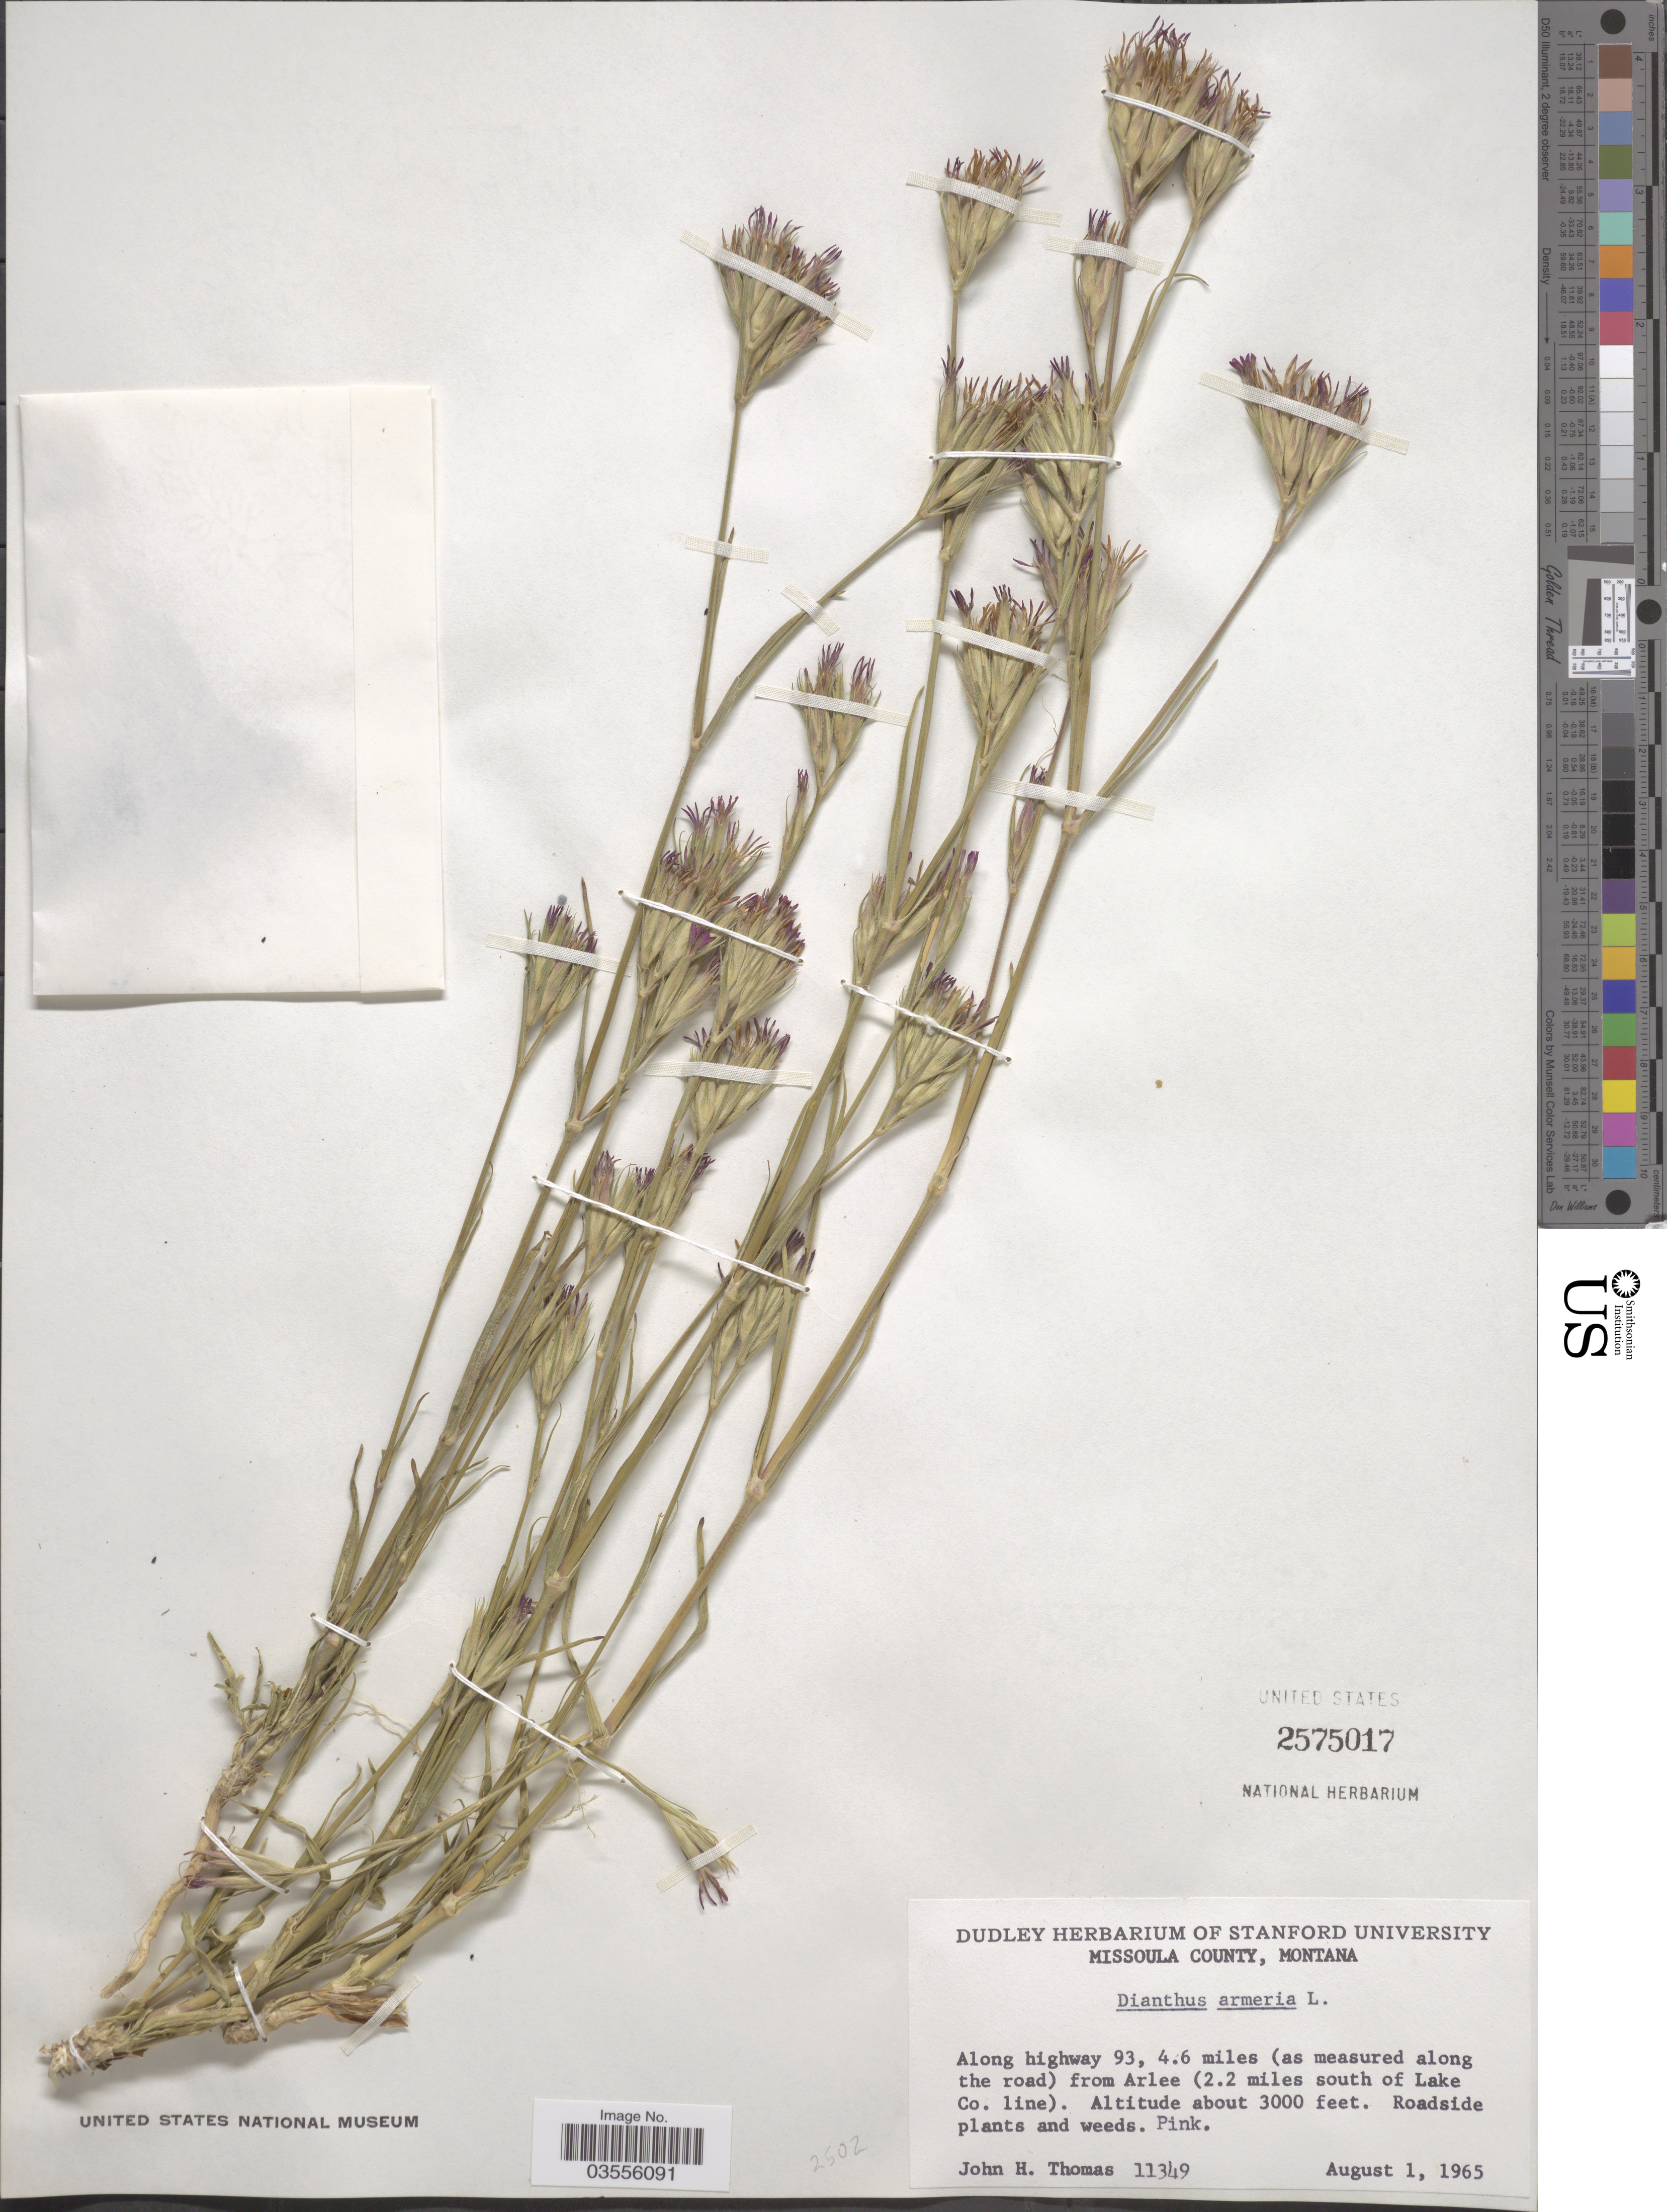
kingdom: Plantae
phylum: Tracheophyta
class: Magnoliopsida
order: Caryophyllales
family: Caryophyllaceae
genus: Dianthus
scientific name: Dianthus armeria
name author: L.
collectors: J. H. Thomas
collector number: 11349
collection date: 1965-08-01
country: United States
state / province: Montana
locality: Missoula County. Along highway 93, 4.6 miles (as measured along the road) from Arlee (2.2 miles south of Lake Co. line).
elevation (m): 914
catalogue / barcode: US 2575017